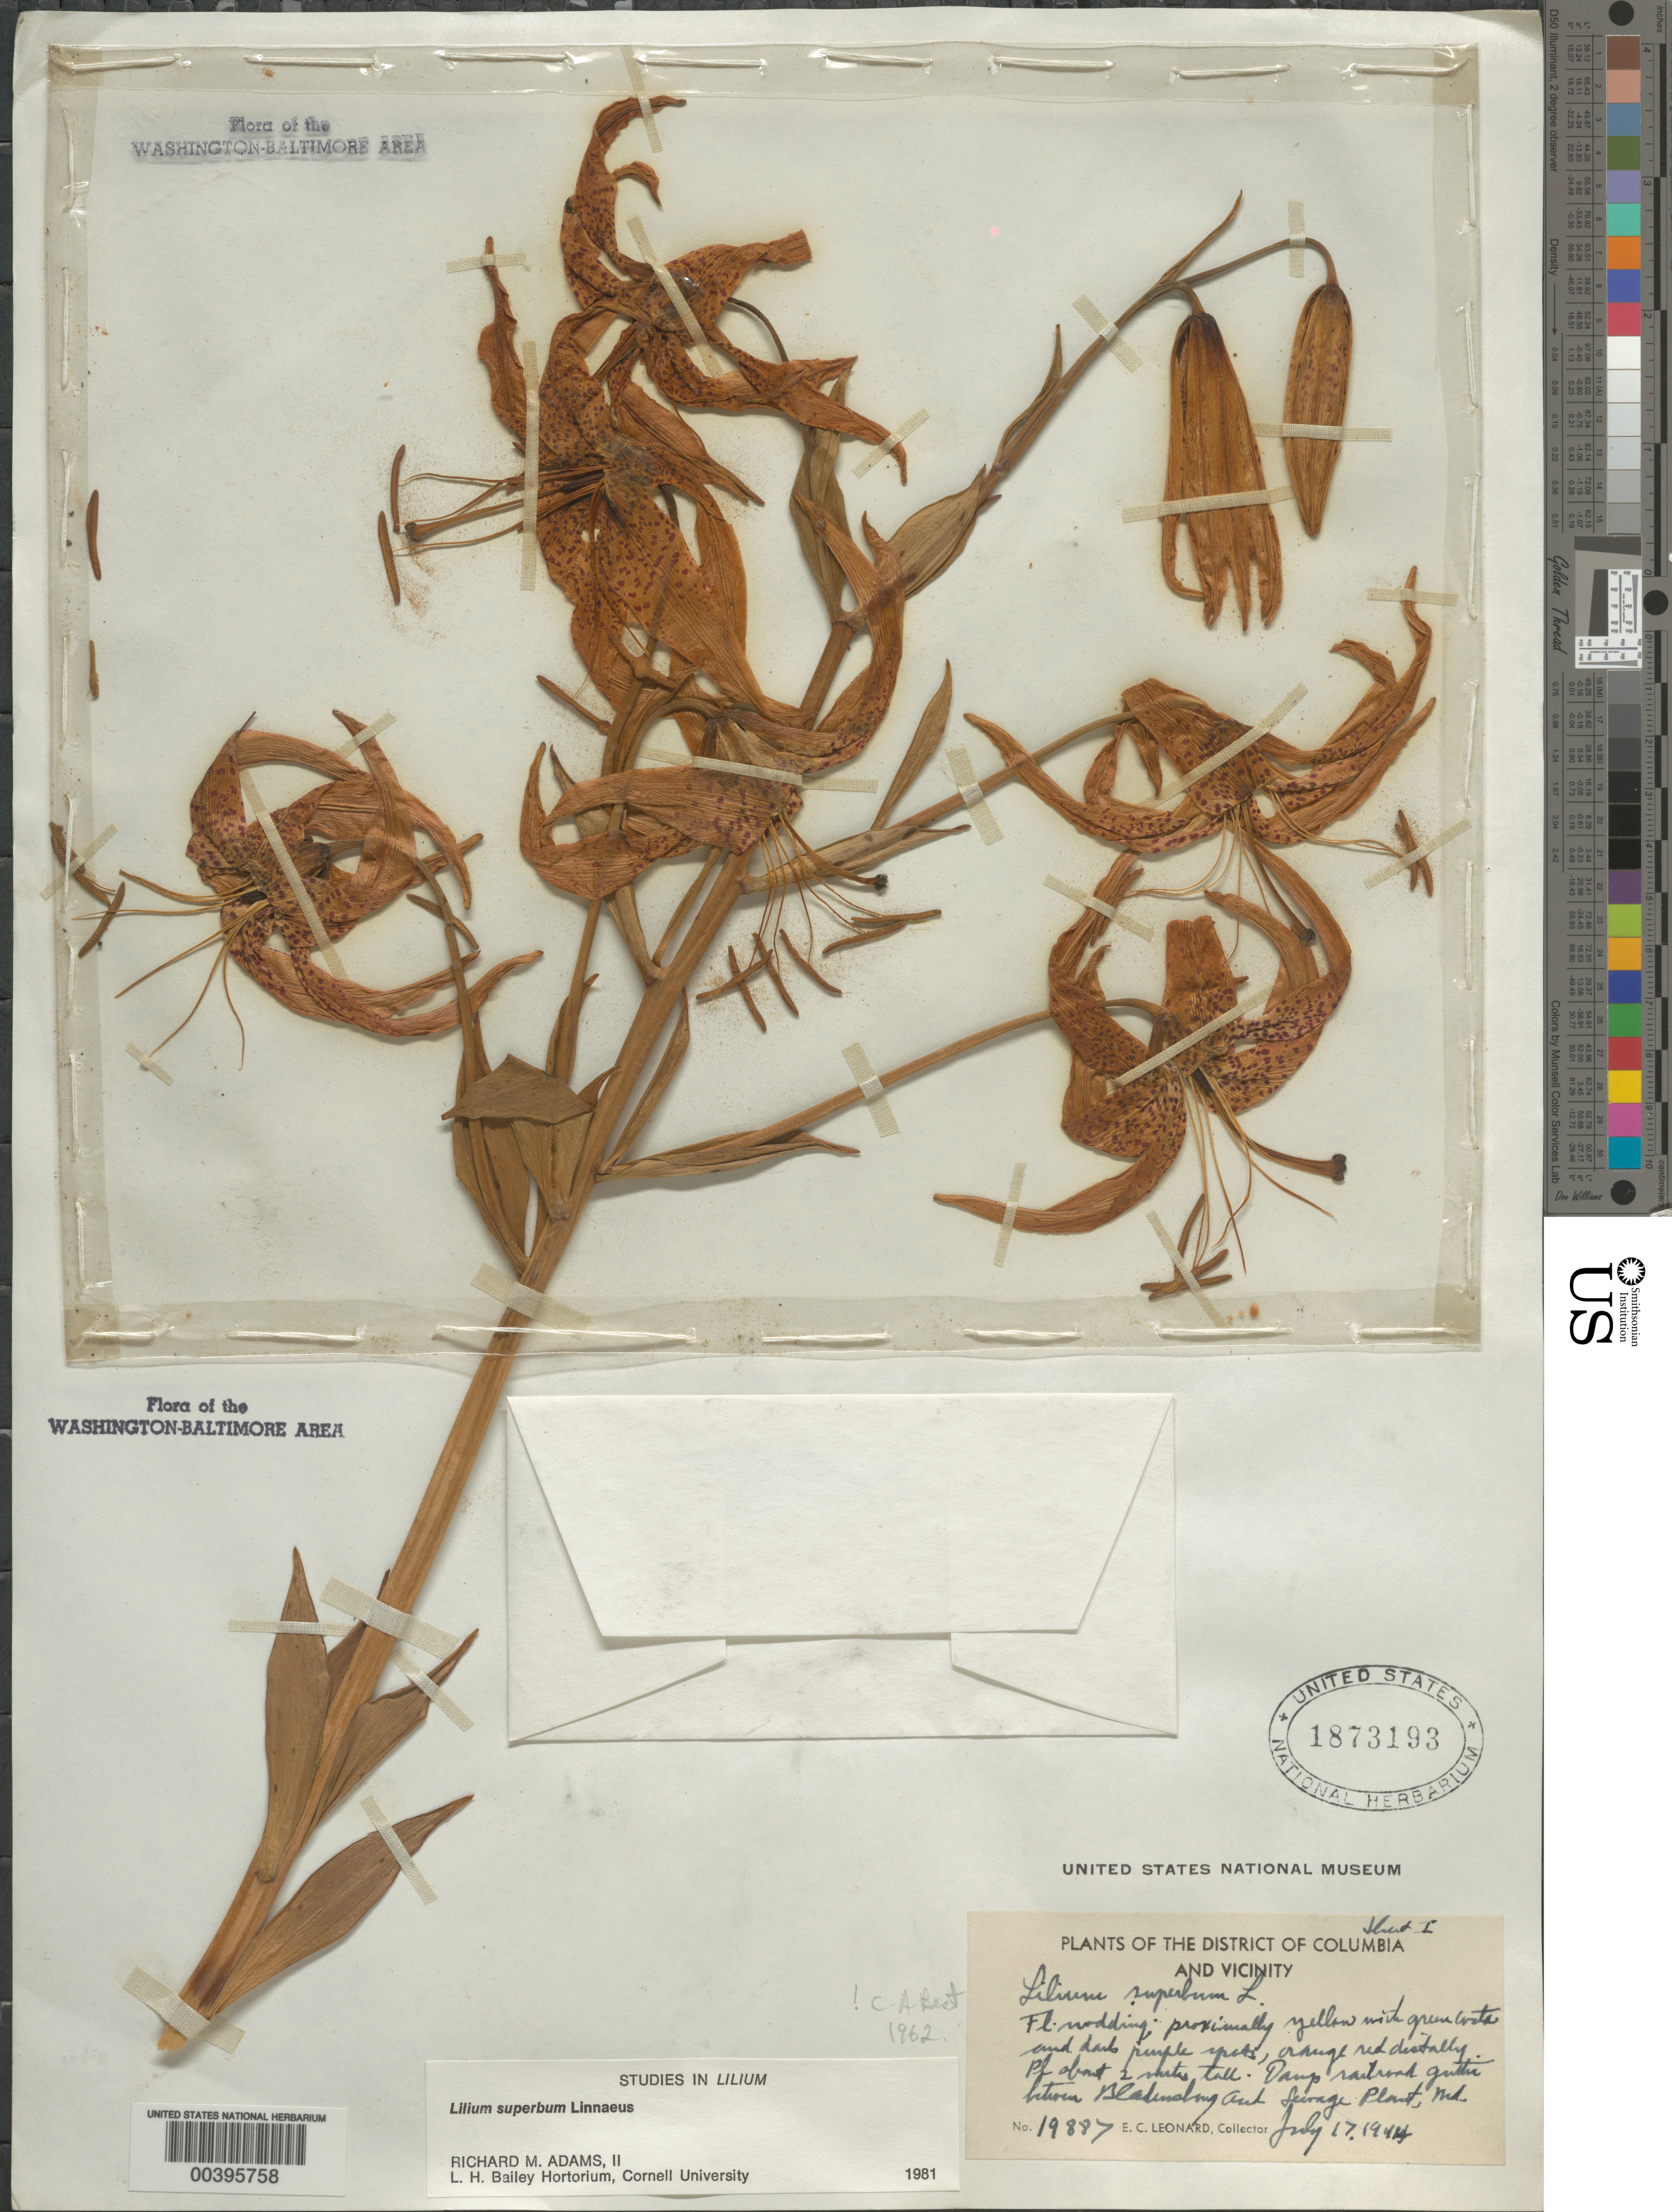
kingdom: Plantae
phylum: Tracheophyta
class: Liliopsida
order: Liliales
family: Liliaceae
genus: Lilium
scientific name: Lilium superbum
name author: L.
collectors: E. C. Leonard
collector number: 19887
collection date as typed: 17 Jul 1944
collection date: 1944-07-17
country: United States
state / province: Maryland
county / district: Prince George's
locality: Between Bladensburg and sewage plant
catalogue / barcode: US 1873193